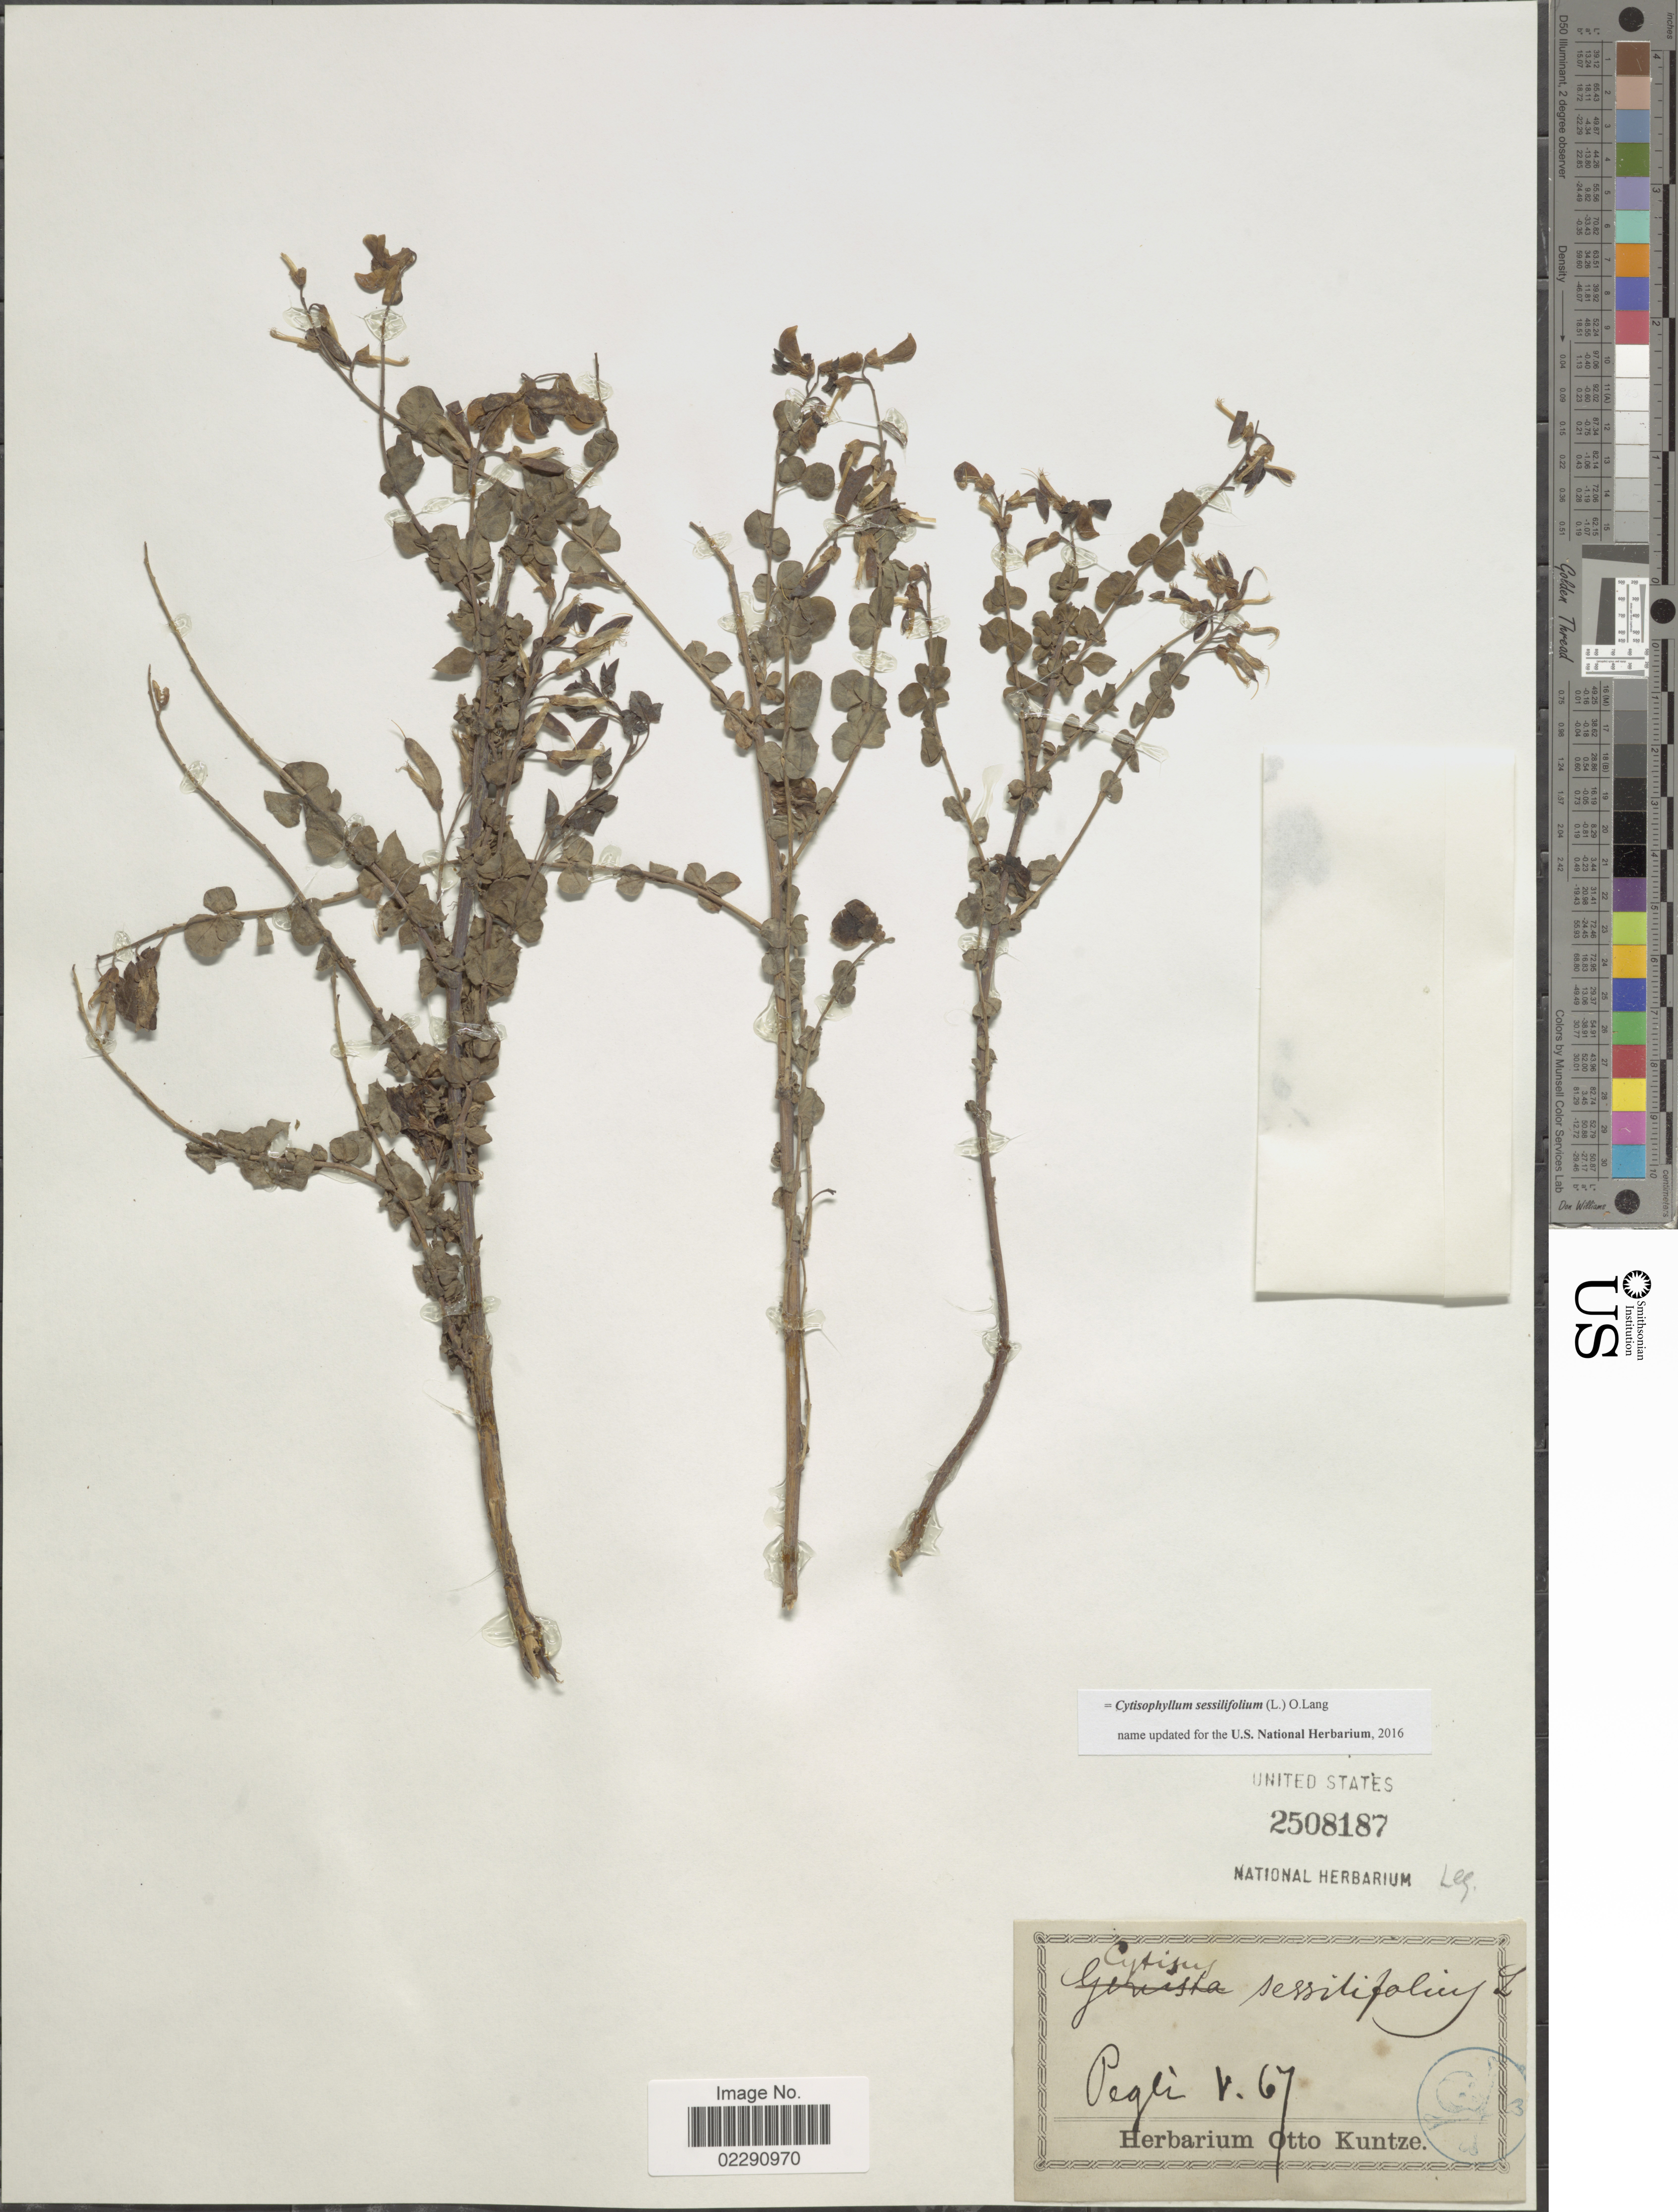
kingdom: Plantae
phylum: Tracheophyta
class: Magnoliopsida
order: Fabales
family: Fabaceae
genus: Cytisophyllum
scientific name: Cytisophyllum sessilifolium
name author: Láng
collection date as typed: Transcribed d/m/y: /5/67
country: Italy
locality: Pegli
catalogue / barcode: US 2508187